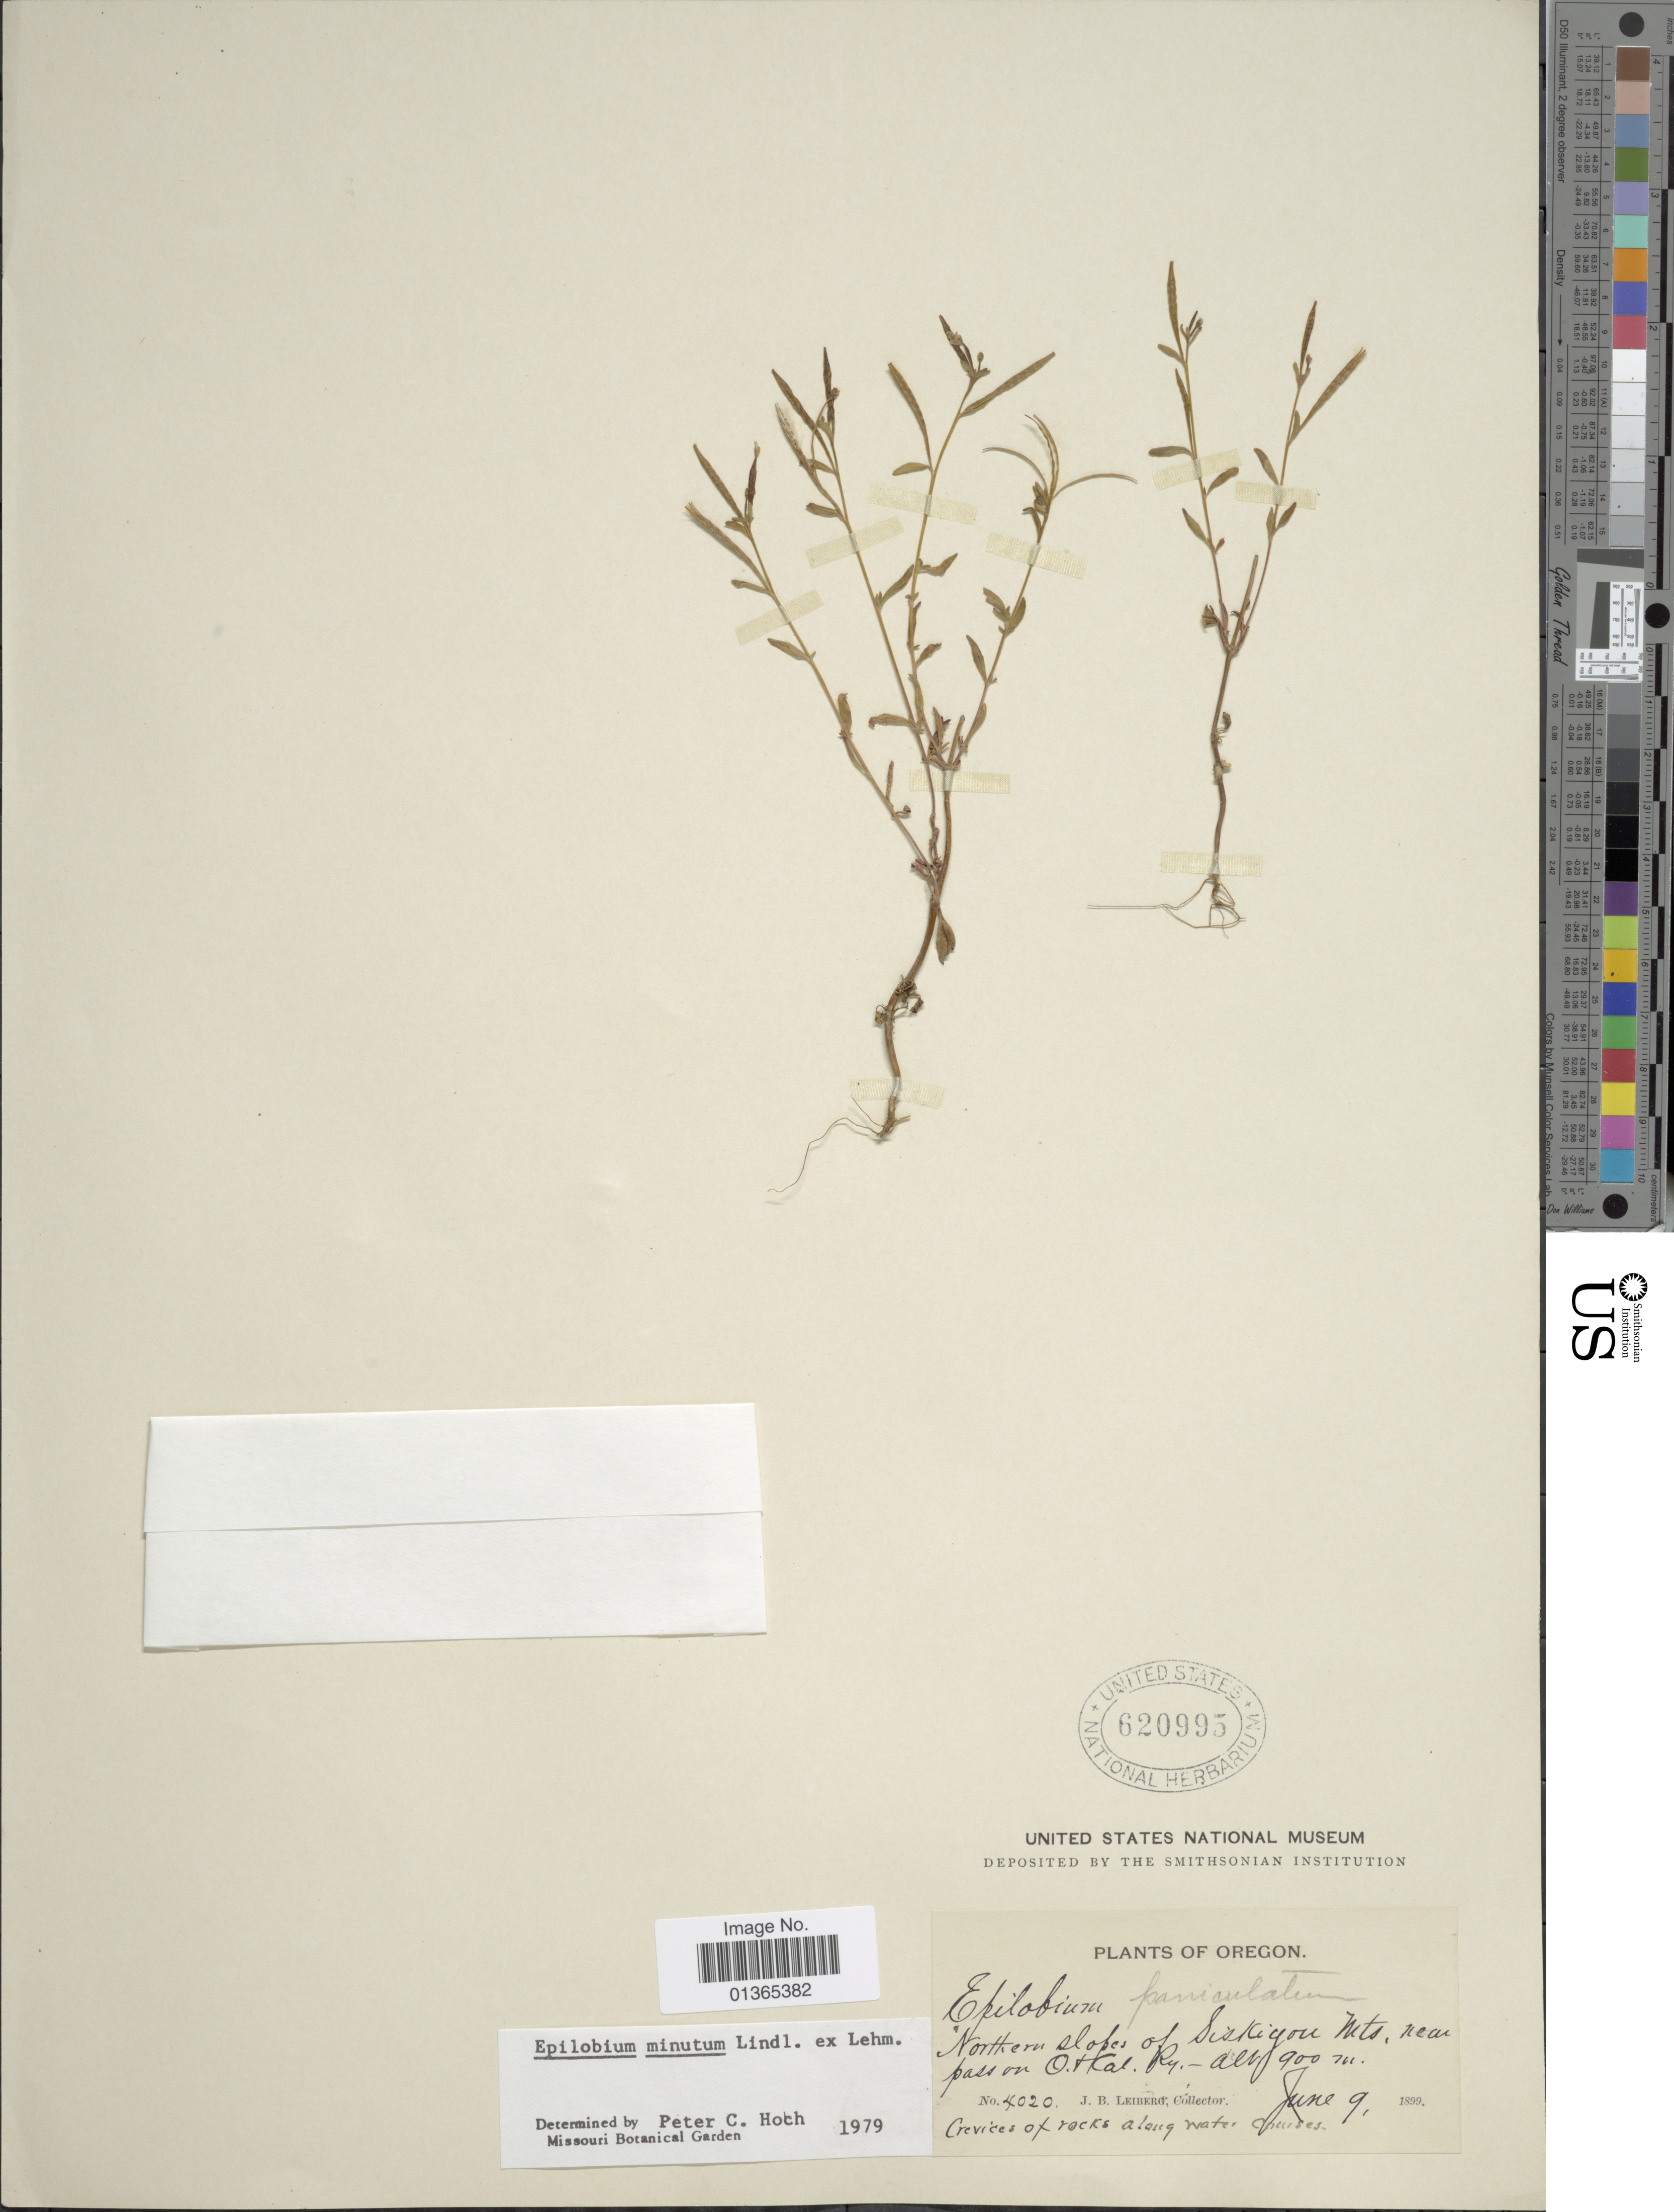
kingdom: Plantae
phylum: Tracheophyta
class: Magnoliopsida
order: Myrtales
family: Onagraceae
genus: Epilobium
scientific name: Epilobium minutum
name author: Lindl. ex Lehm.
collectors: J. B. Leiberg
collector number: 4020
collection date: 1899-06-09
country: United States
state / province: Oregon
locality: Northern slopes of Siskiyou Mts. near pass on O.+ Cal. Rr. [Oregon + California Railroad]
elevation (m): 900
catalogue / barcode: US 620995